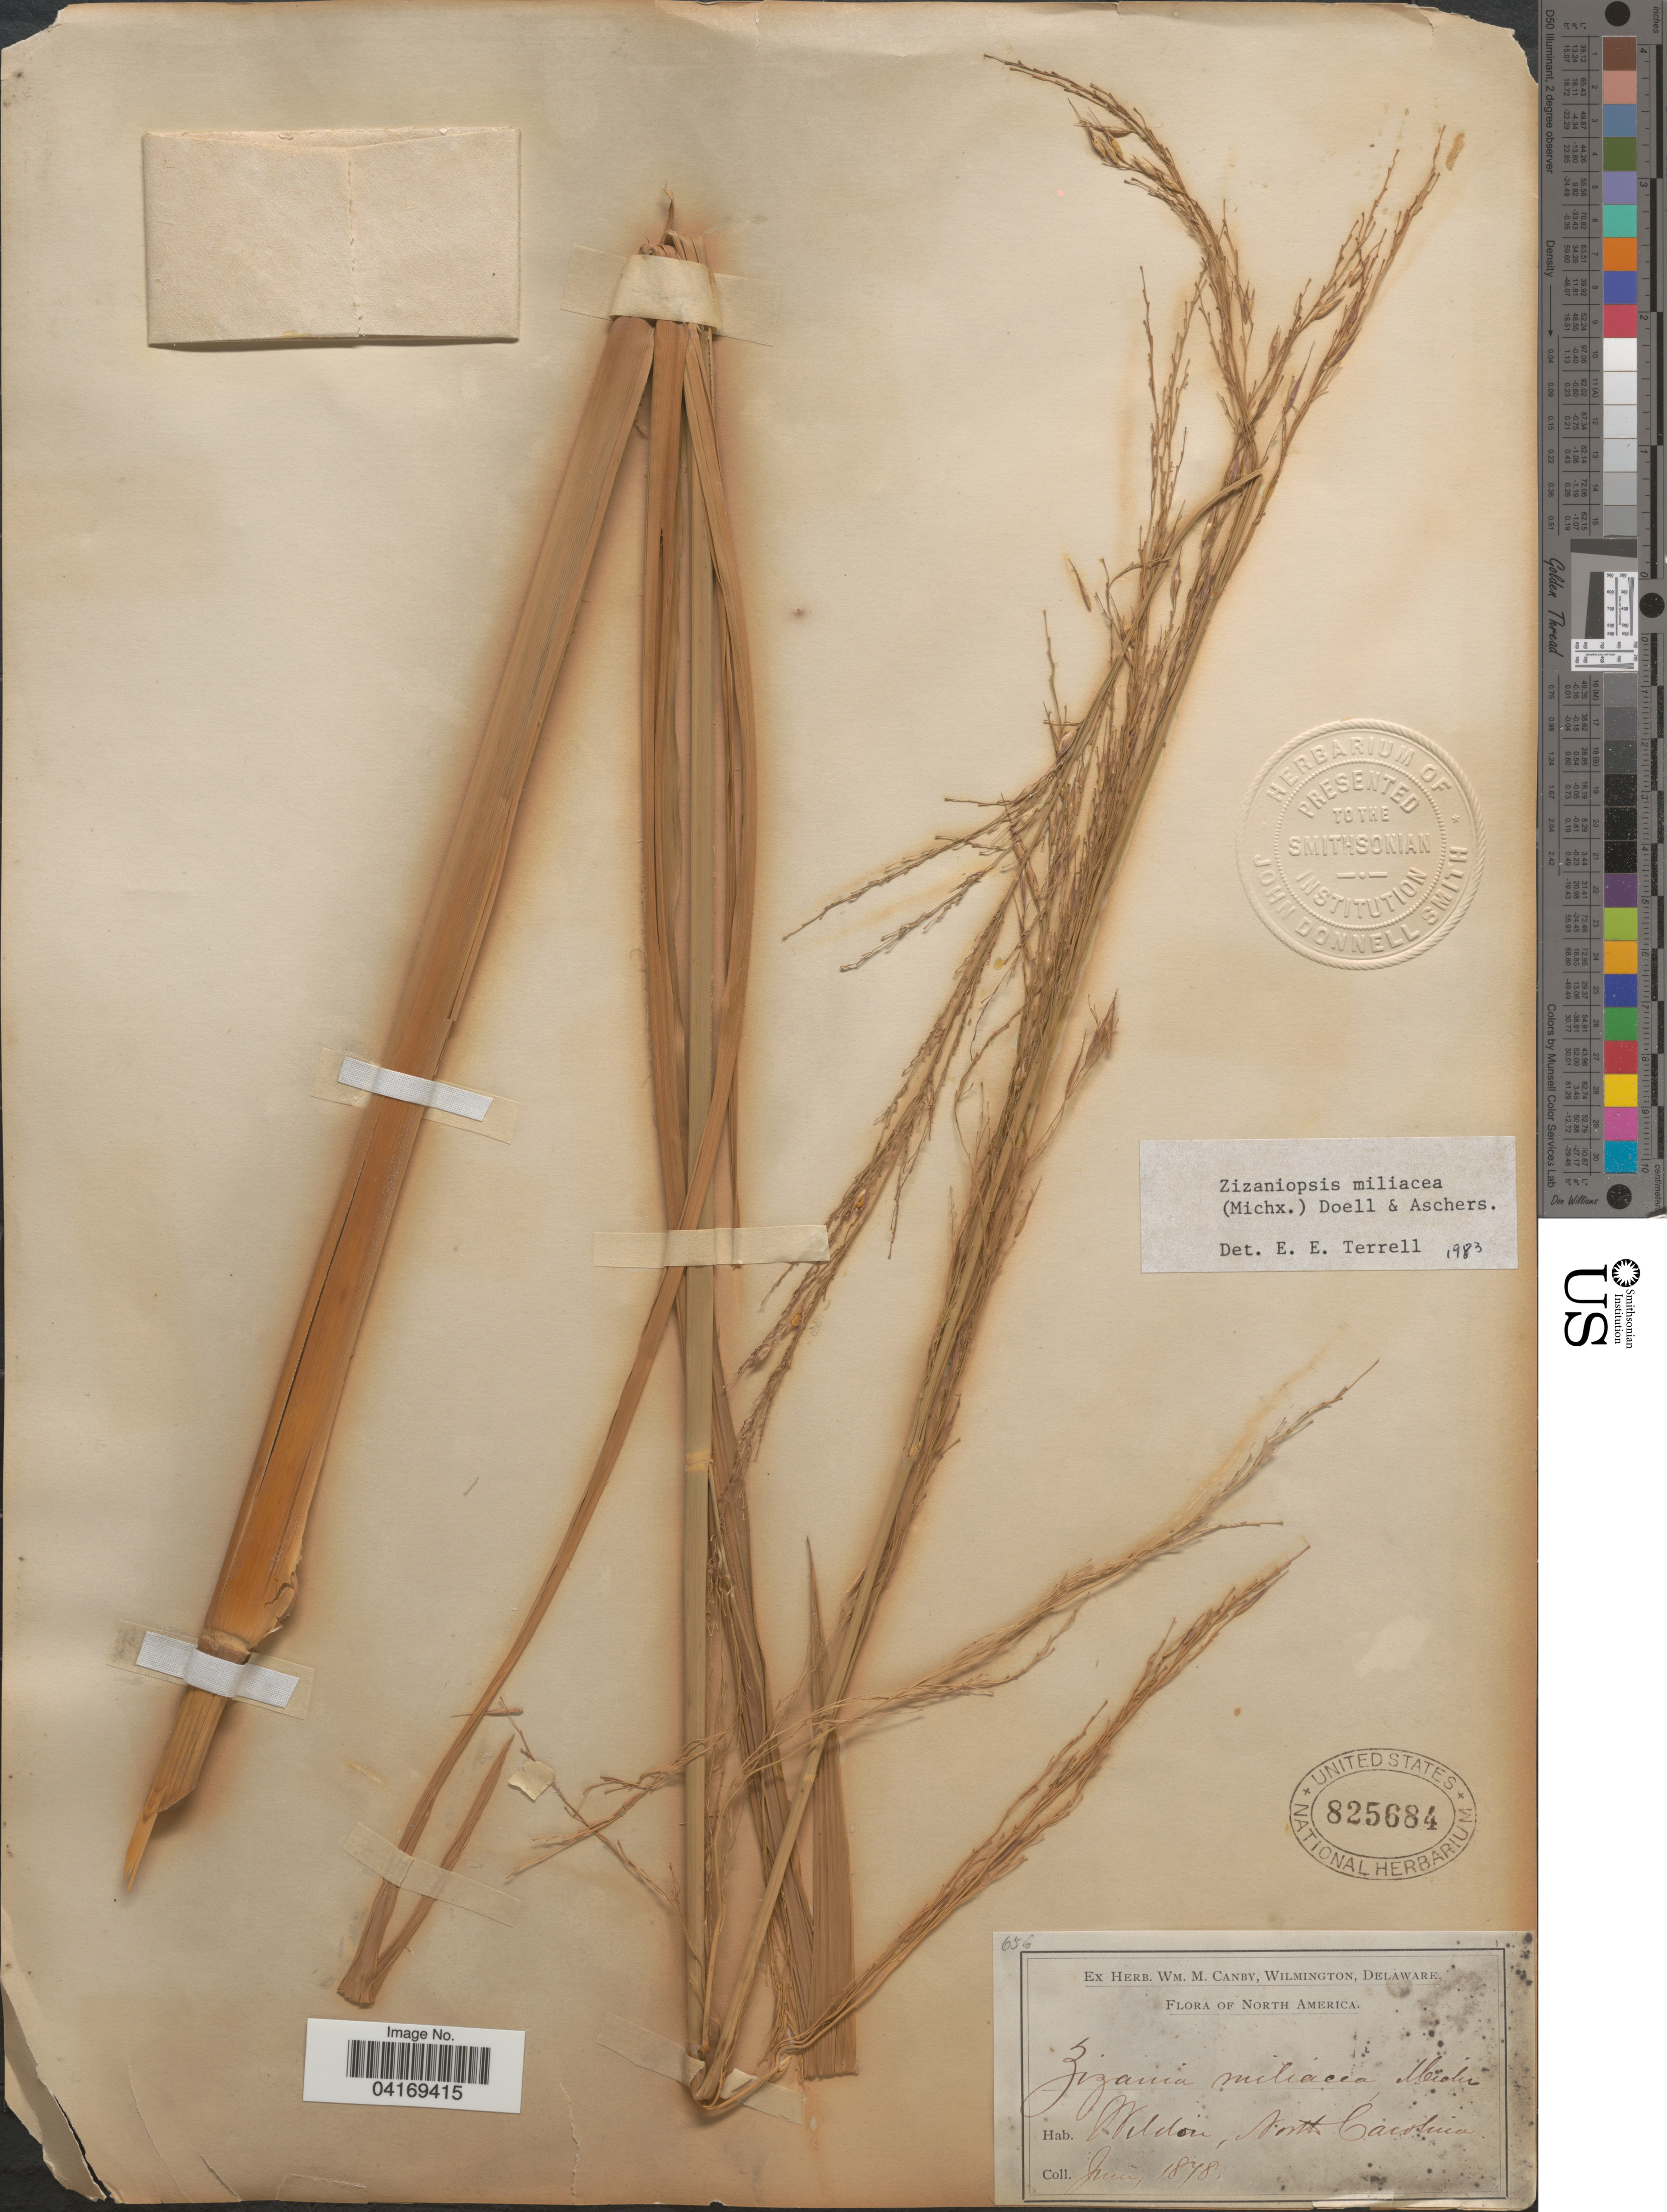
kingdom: Plantae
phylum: Tracheophyta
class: Liliopsida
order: Poales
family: Poaceae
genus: Zizaniopsis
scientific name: Zizaniopsis miliacea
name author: (Michx.) Döll & Asch.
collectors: ex herb. W.M. Canby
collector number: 656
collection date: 1878-06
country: United States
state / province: North Carolina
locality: Weldon.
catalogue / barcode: US 825684